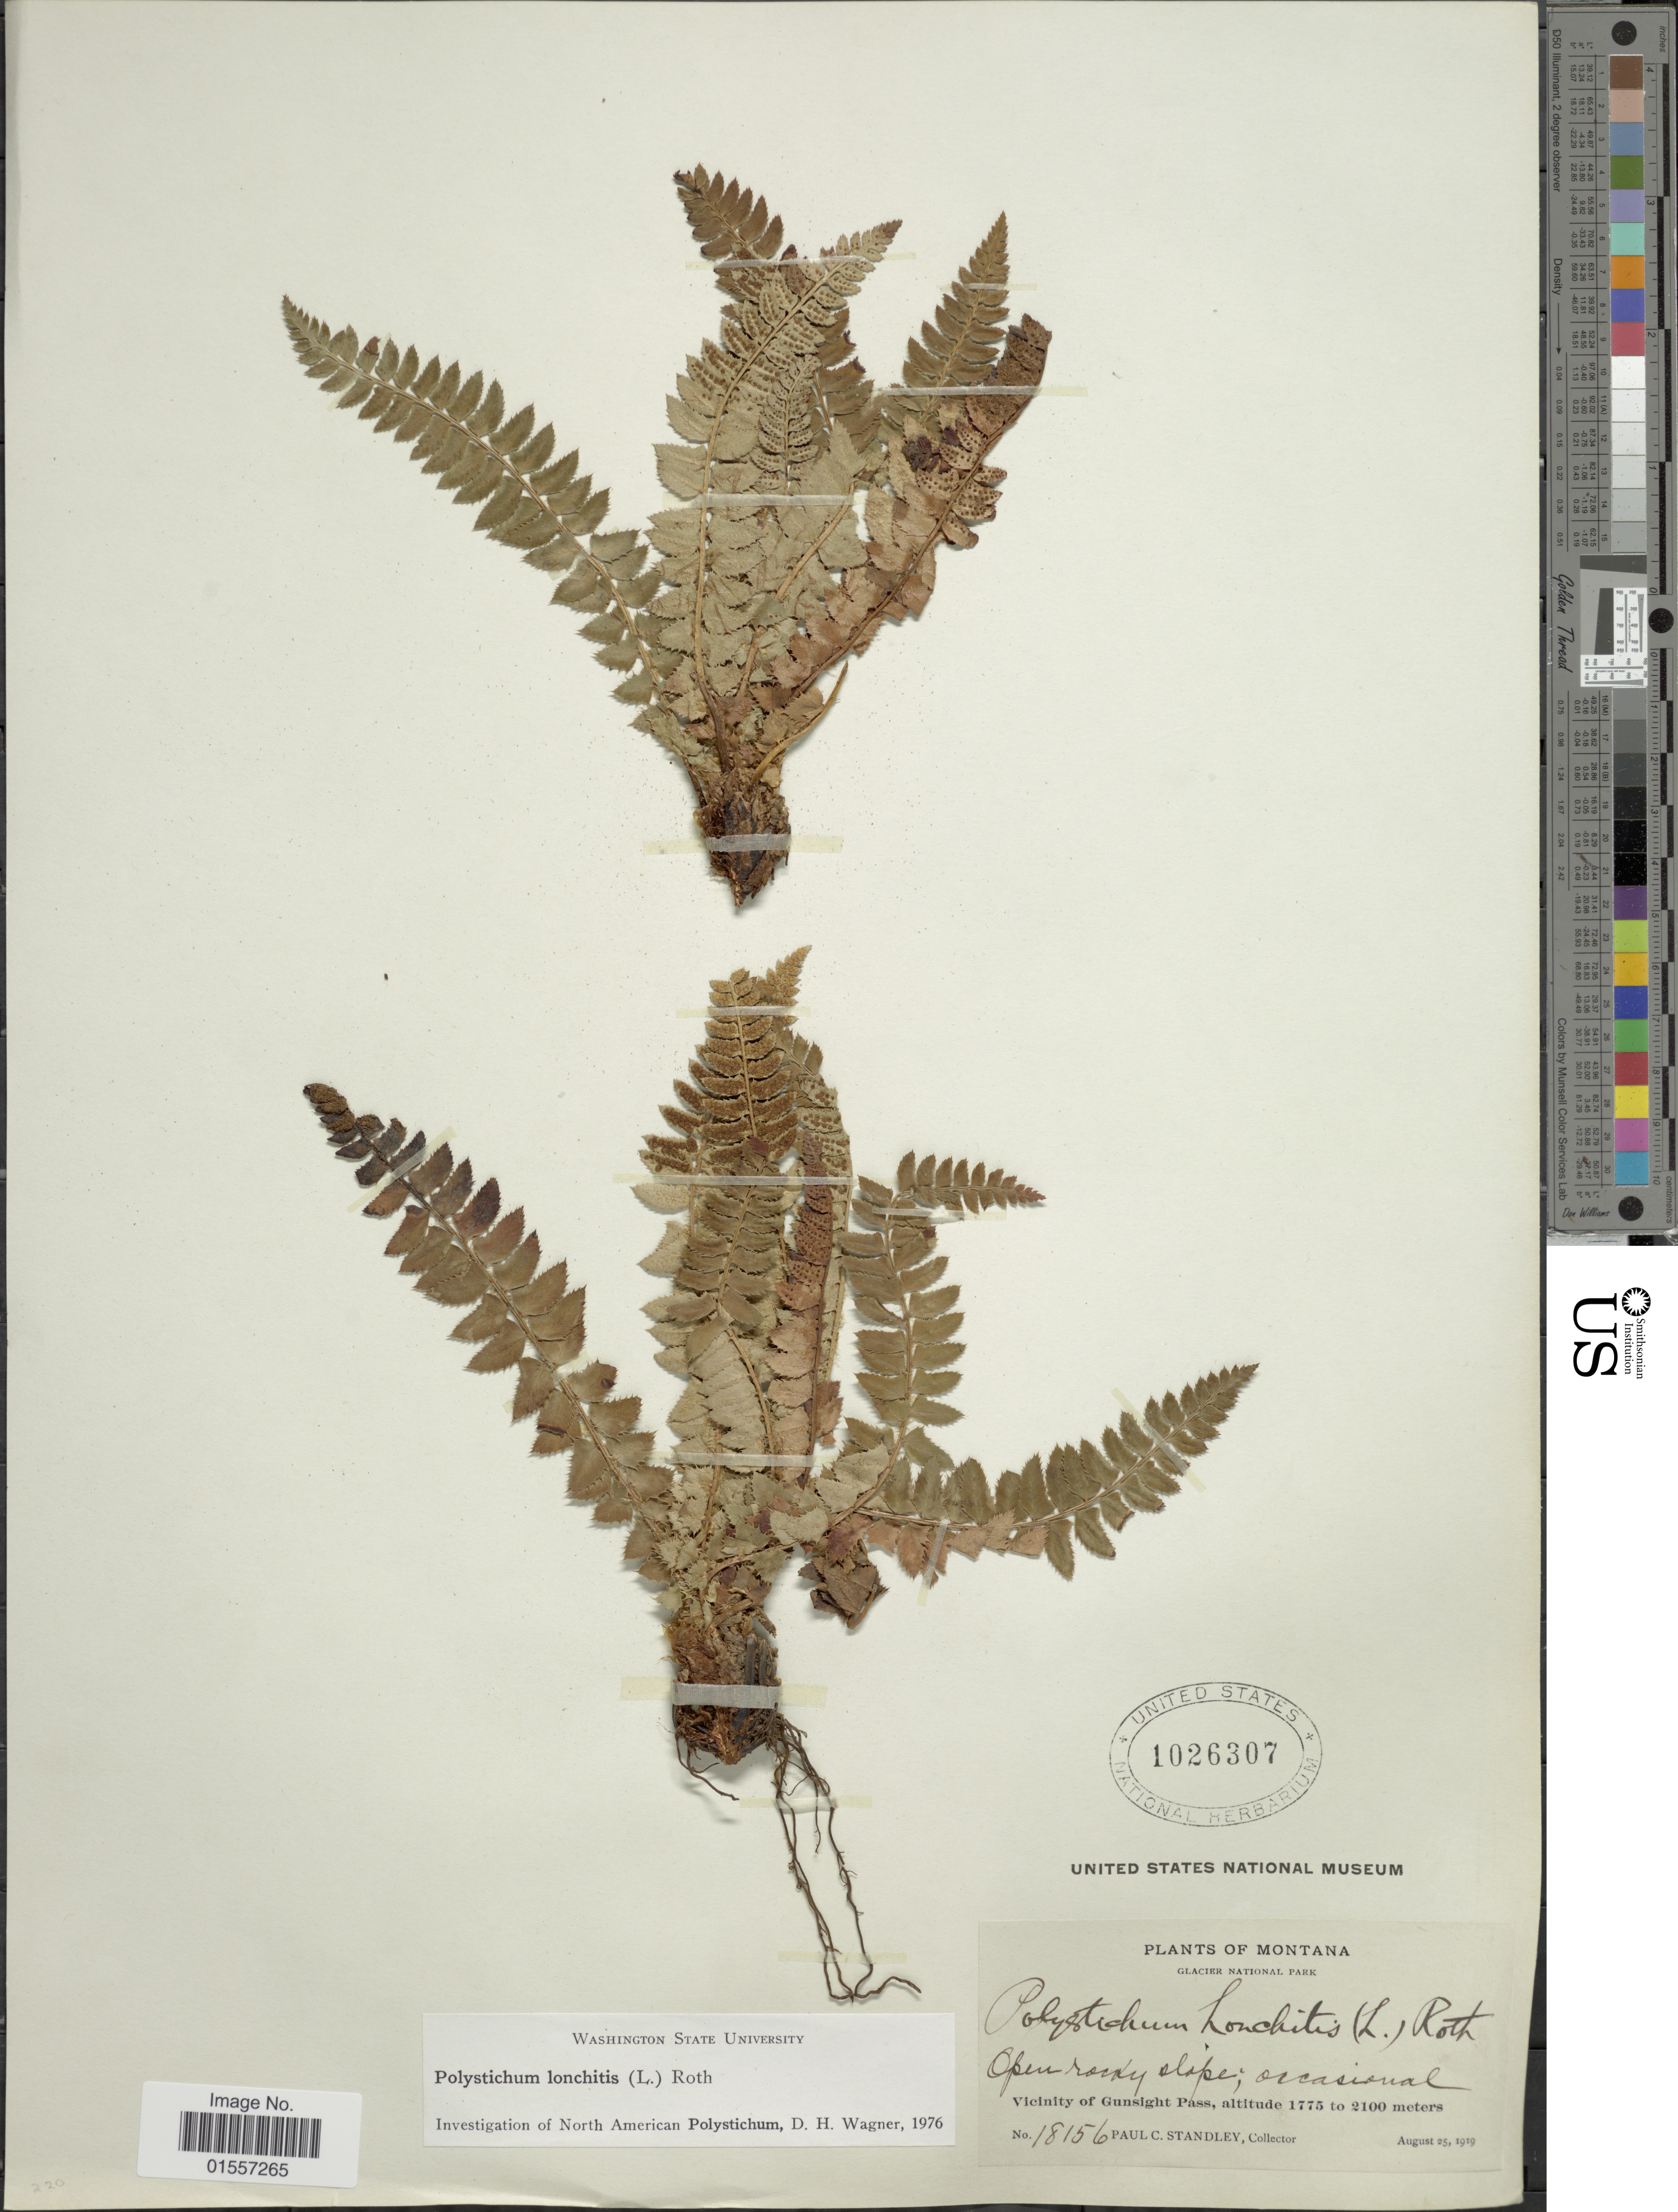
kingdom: Plantae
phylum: Tracheophyta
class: Polypodiopsida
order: Polypodiales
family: Dryopteridaceae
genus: Polystichum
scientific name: Polystichum lonchitis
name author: (Roth) L.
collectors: P. C. Standley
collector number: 18156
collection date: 1919-08-25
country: United States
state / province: Montana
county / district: Glacier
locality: Glacier National Park, Open rocky slope; occasional, Vicinity of Gunsight Pass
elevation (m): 1775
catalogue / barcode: US 1026307